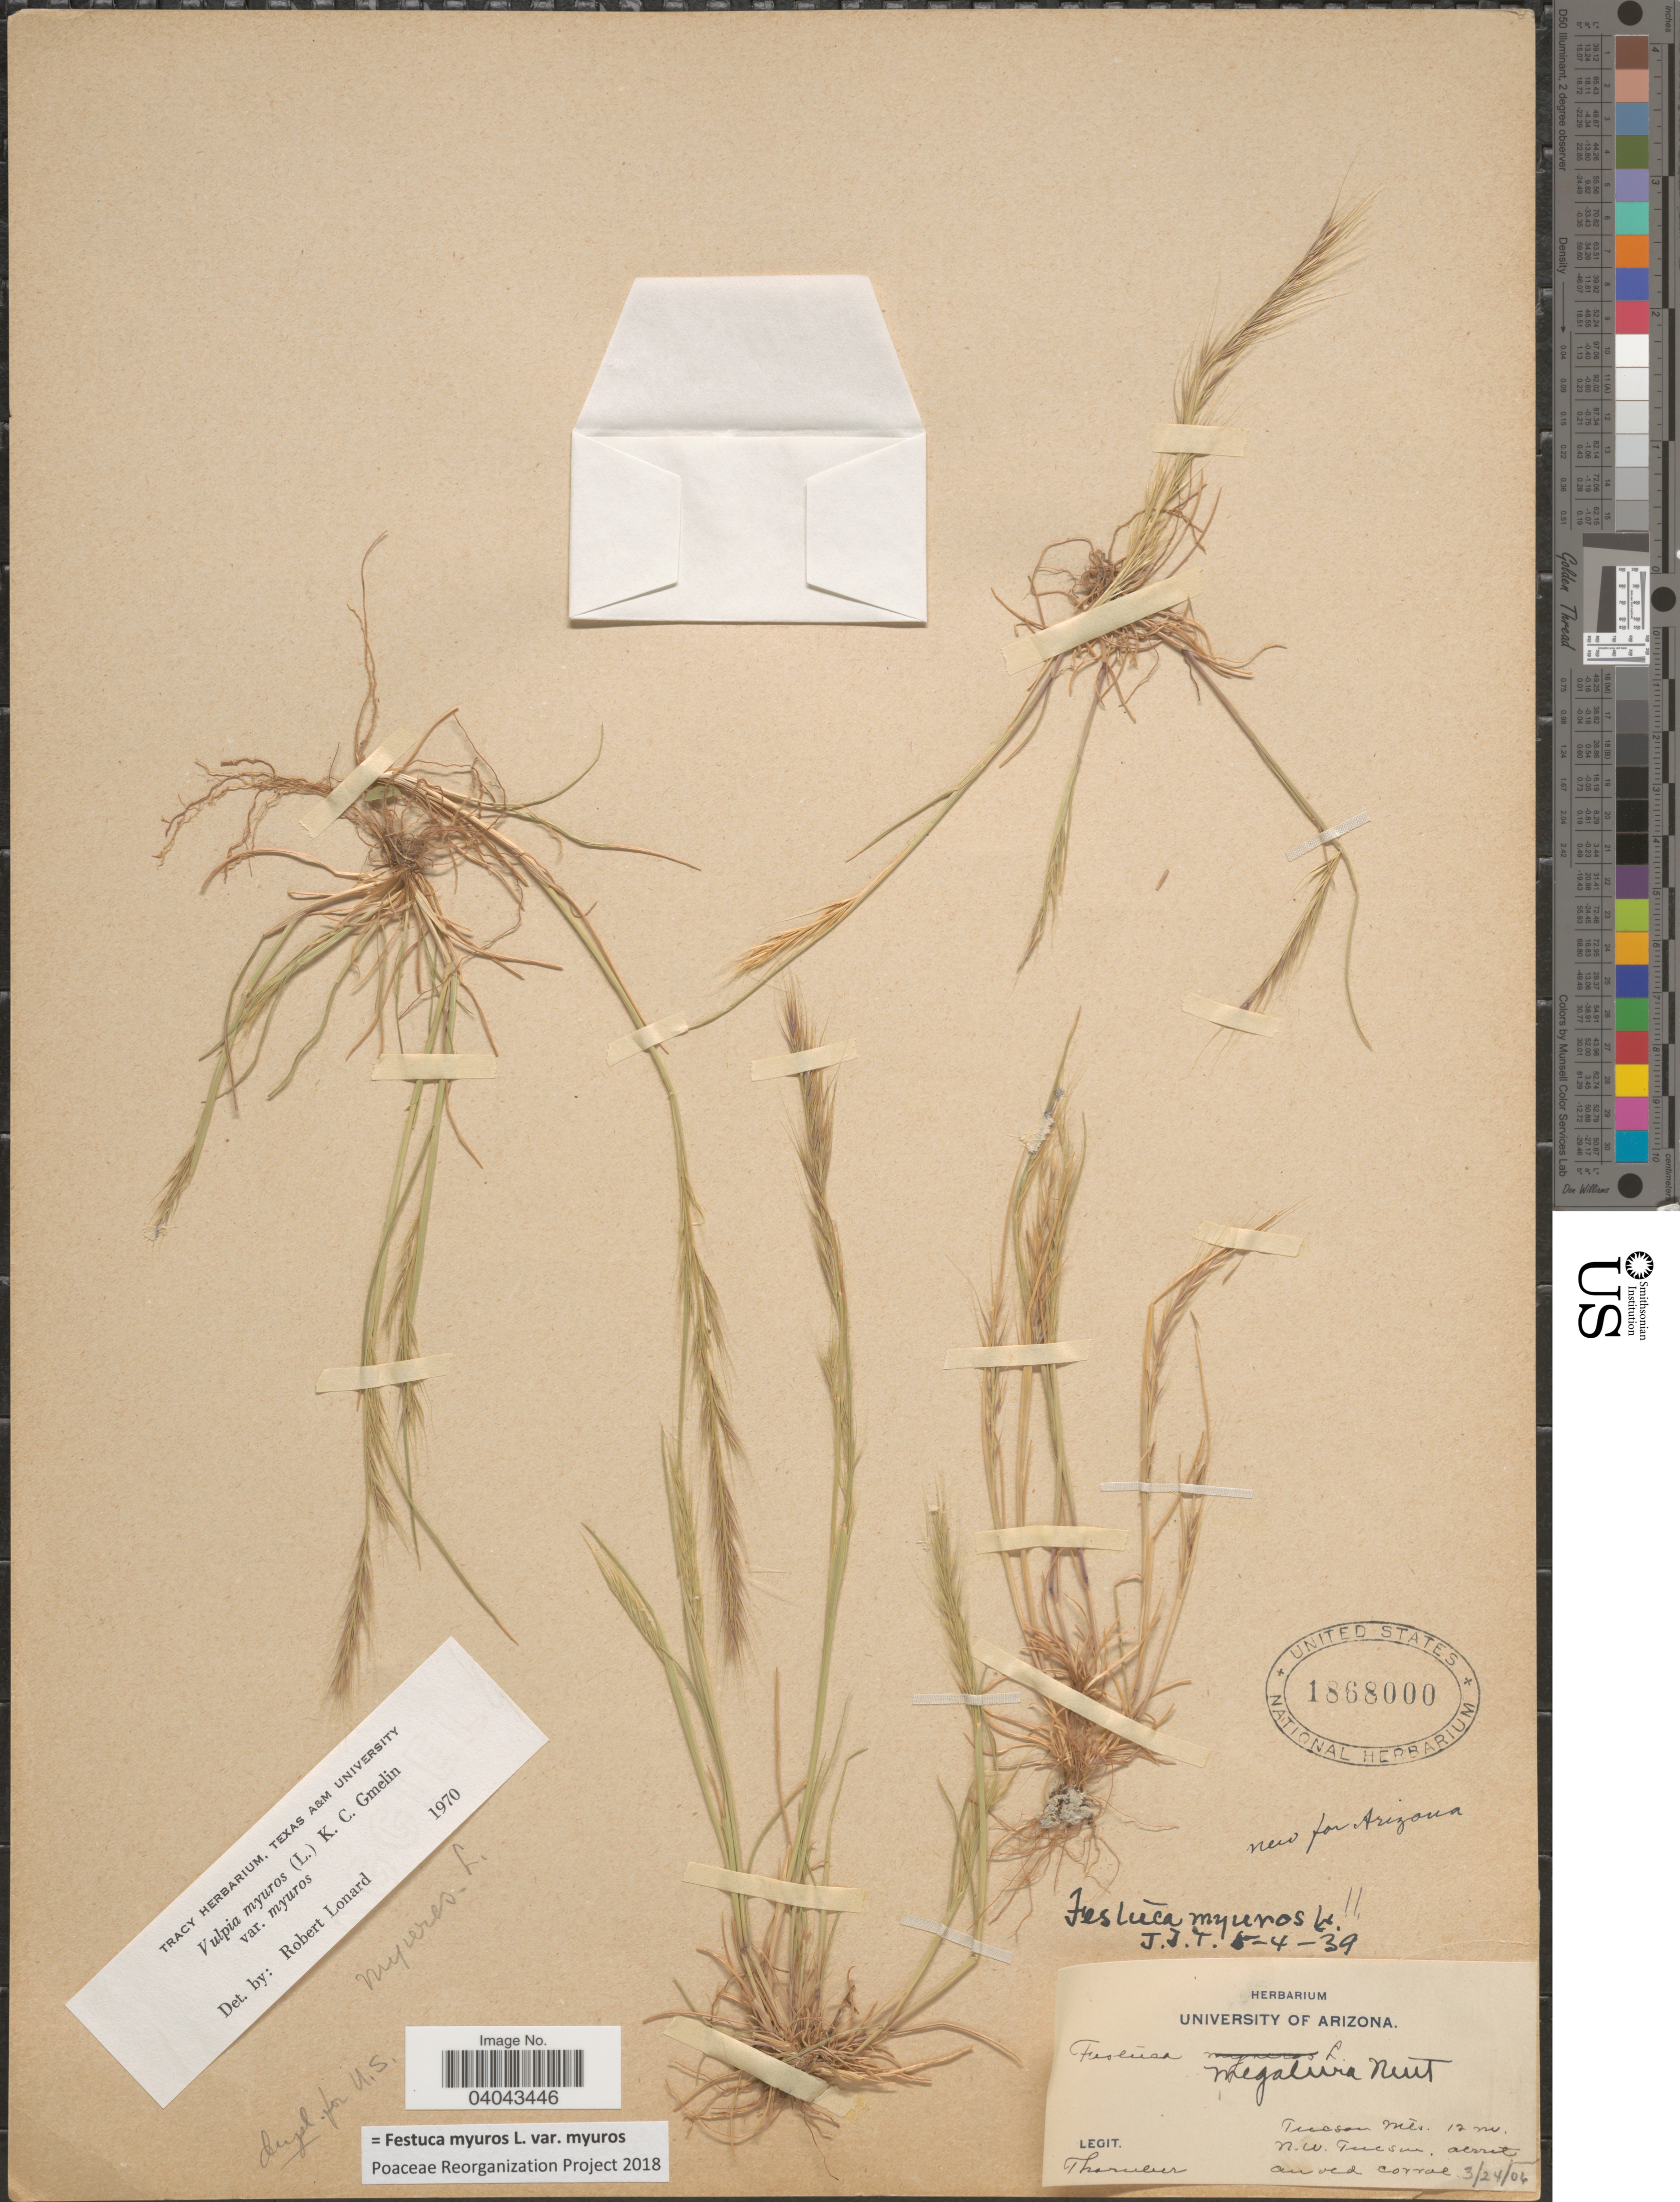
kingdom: Plantae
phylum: Tracheophyta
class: Liliopsida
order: Poales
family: Poaceae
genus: Festuca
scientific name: Festuca myuros var. myuros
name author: L.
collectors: J. Thornber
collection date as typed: Transcribed d/m/y: 24/3/6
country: United States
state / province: Arizona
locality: Tucson Mts. N.W Tucson.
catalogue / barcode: US 1868000